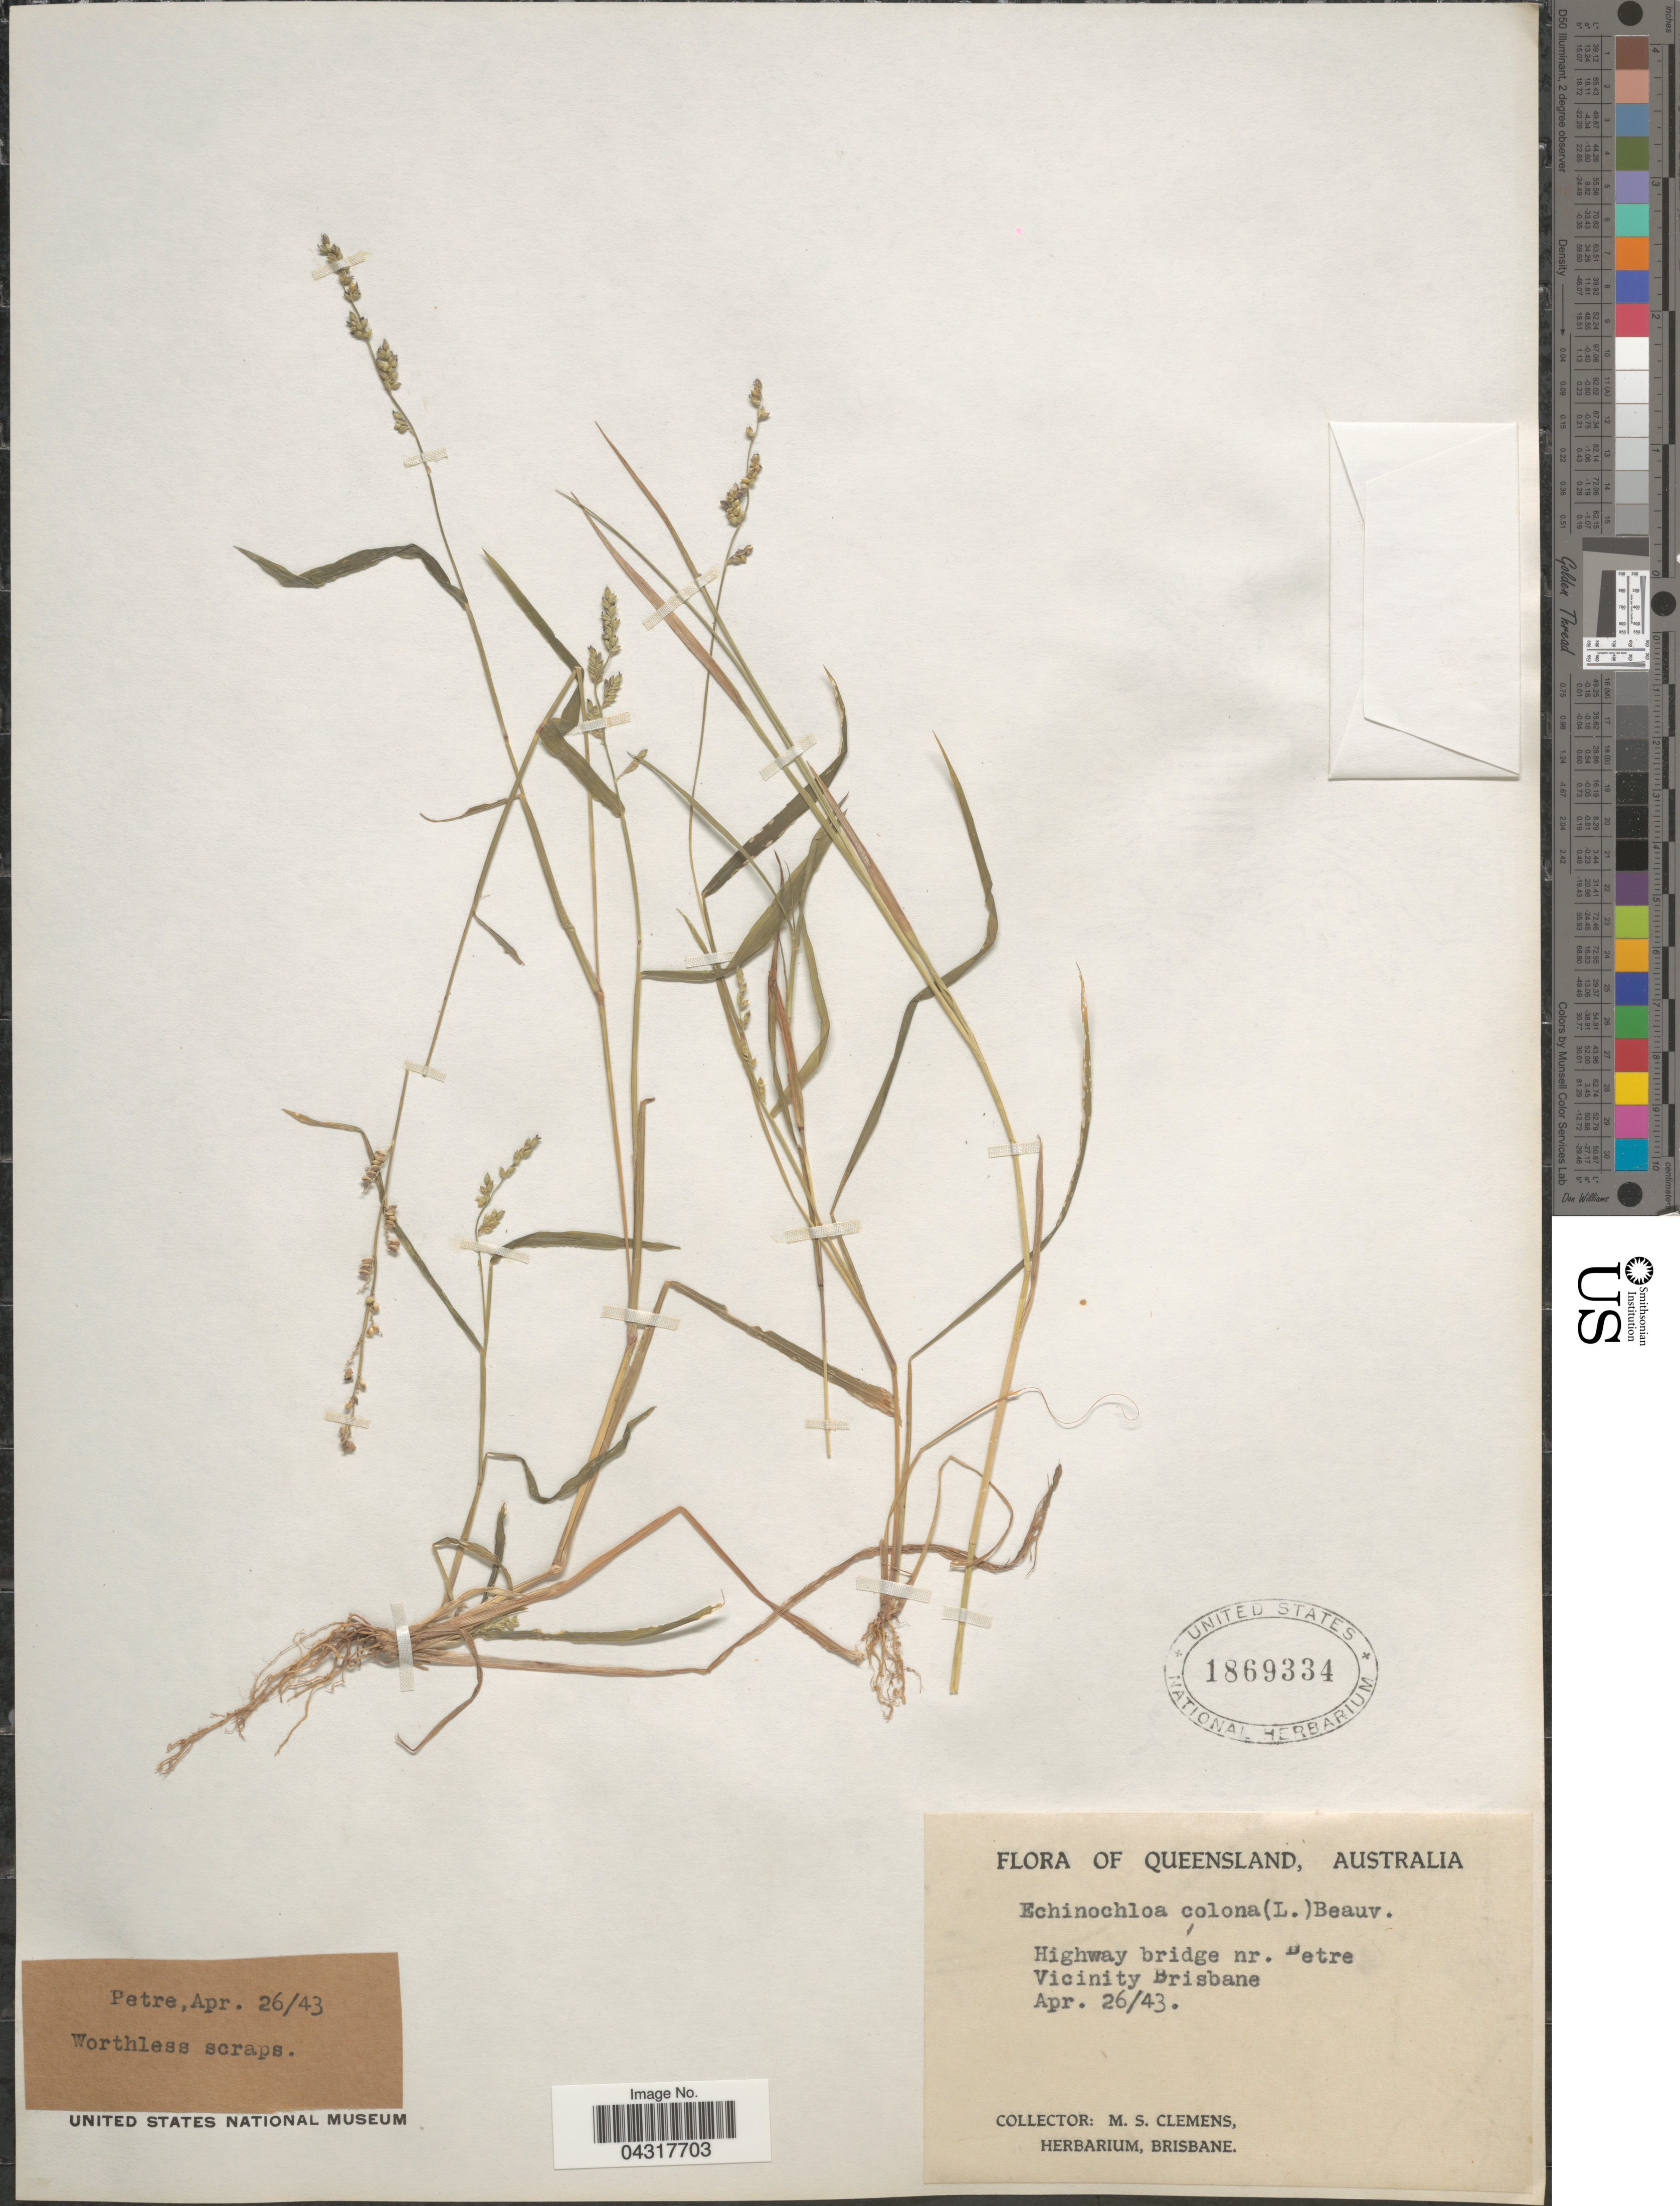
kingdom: Plantae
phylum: Tracheophyta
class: Liliopsida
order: Poales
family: Poaceae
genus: Echinochloa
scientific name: Echinochloa colona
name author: (L.) Link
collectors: M. S. Clemens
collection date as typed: Transcribed d/m/y: 26/4/43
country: Australia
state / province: Queensland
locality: Highway bridge nr. Petre. Vicinity Brisbane.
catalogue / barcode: US 1869334